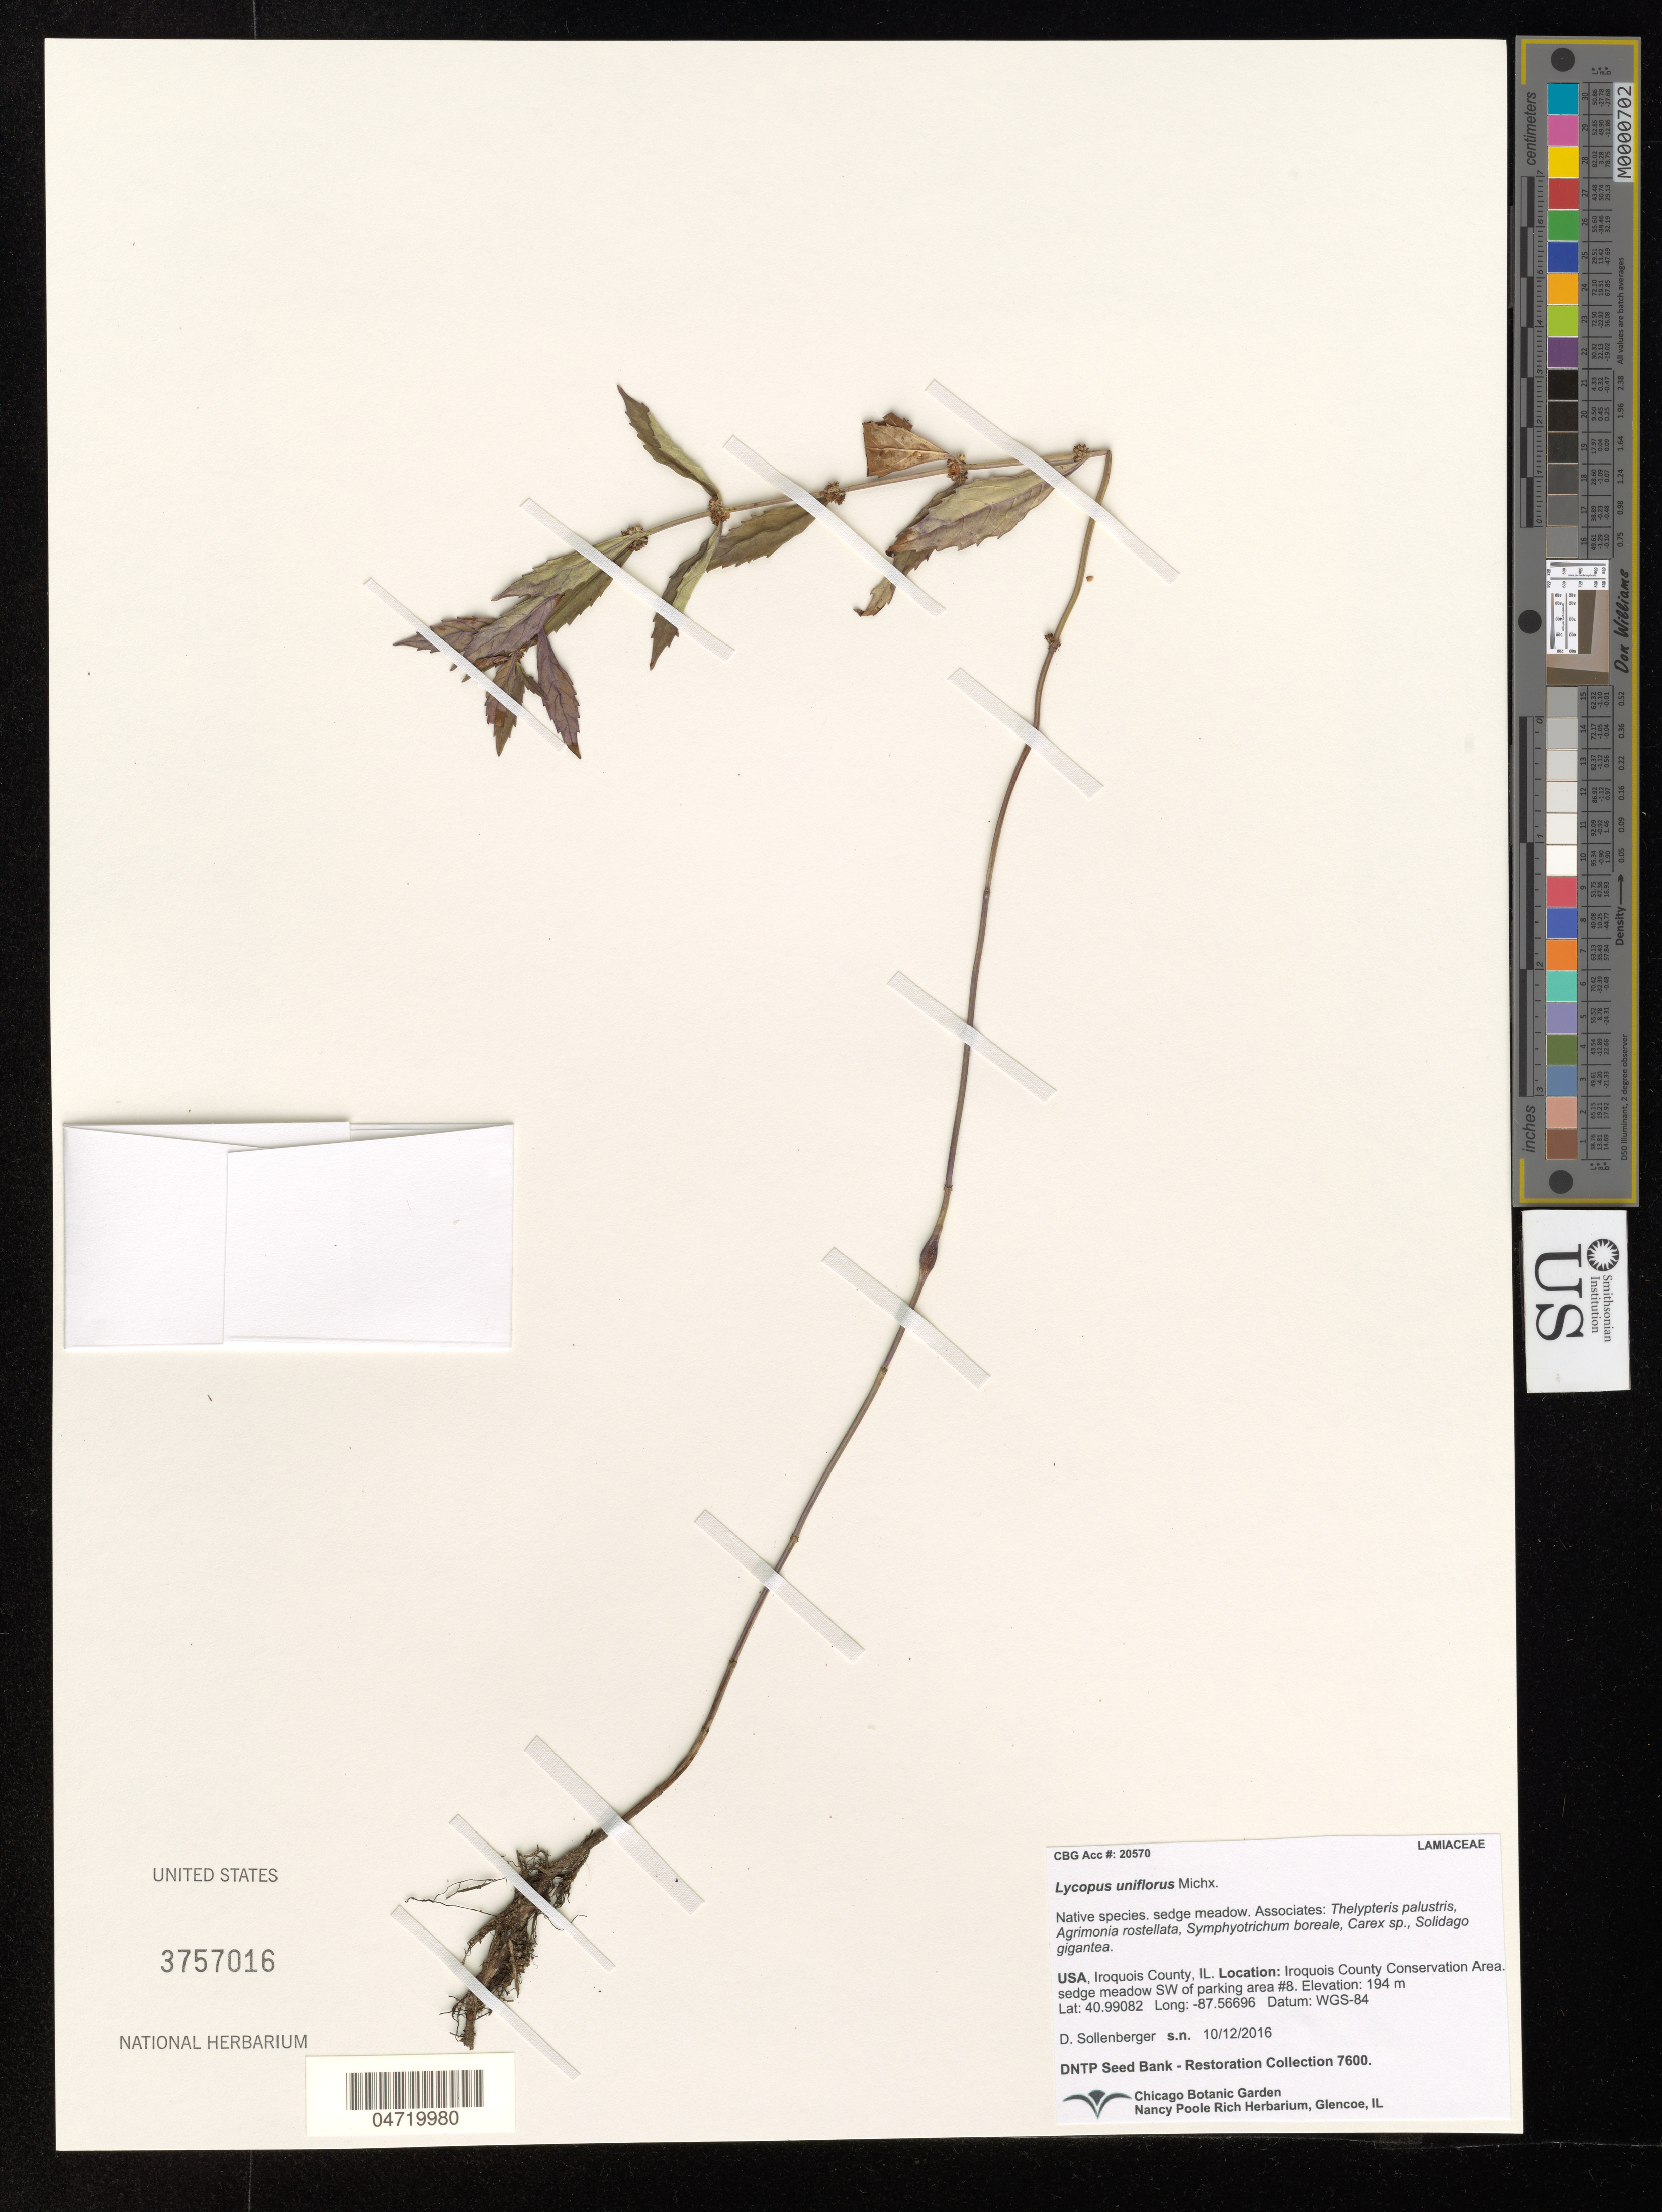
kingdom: Plantae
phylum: Tracheophyta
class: Magnoliopsida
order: Lamiales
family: Lamiaceae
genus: Lycopus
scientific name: Lycopus uniflorus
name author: Michx.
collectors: D. Sollenberger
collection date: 2016-10-12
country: United States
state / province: Illinois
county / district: Iroquois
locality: Iroquois County. Iroquois County Conservation Area. sedge meadow SW of parking area #8.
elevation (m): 194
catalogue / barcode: US 3757016